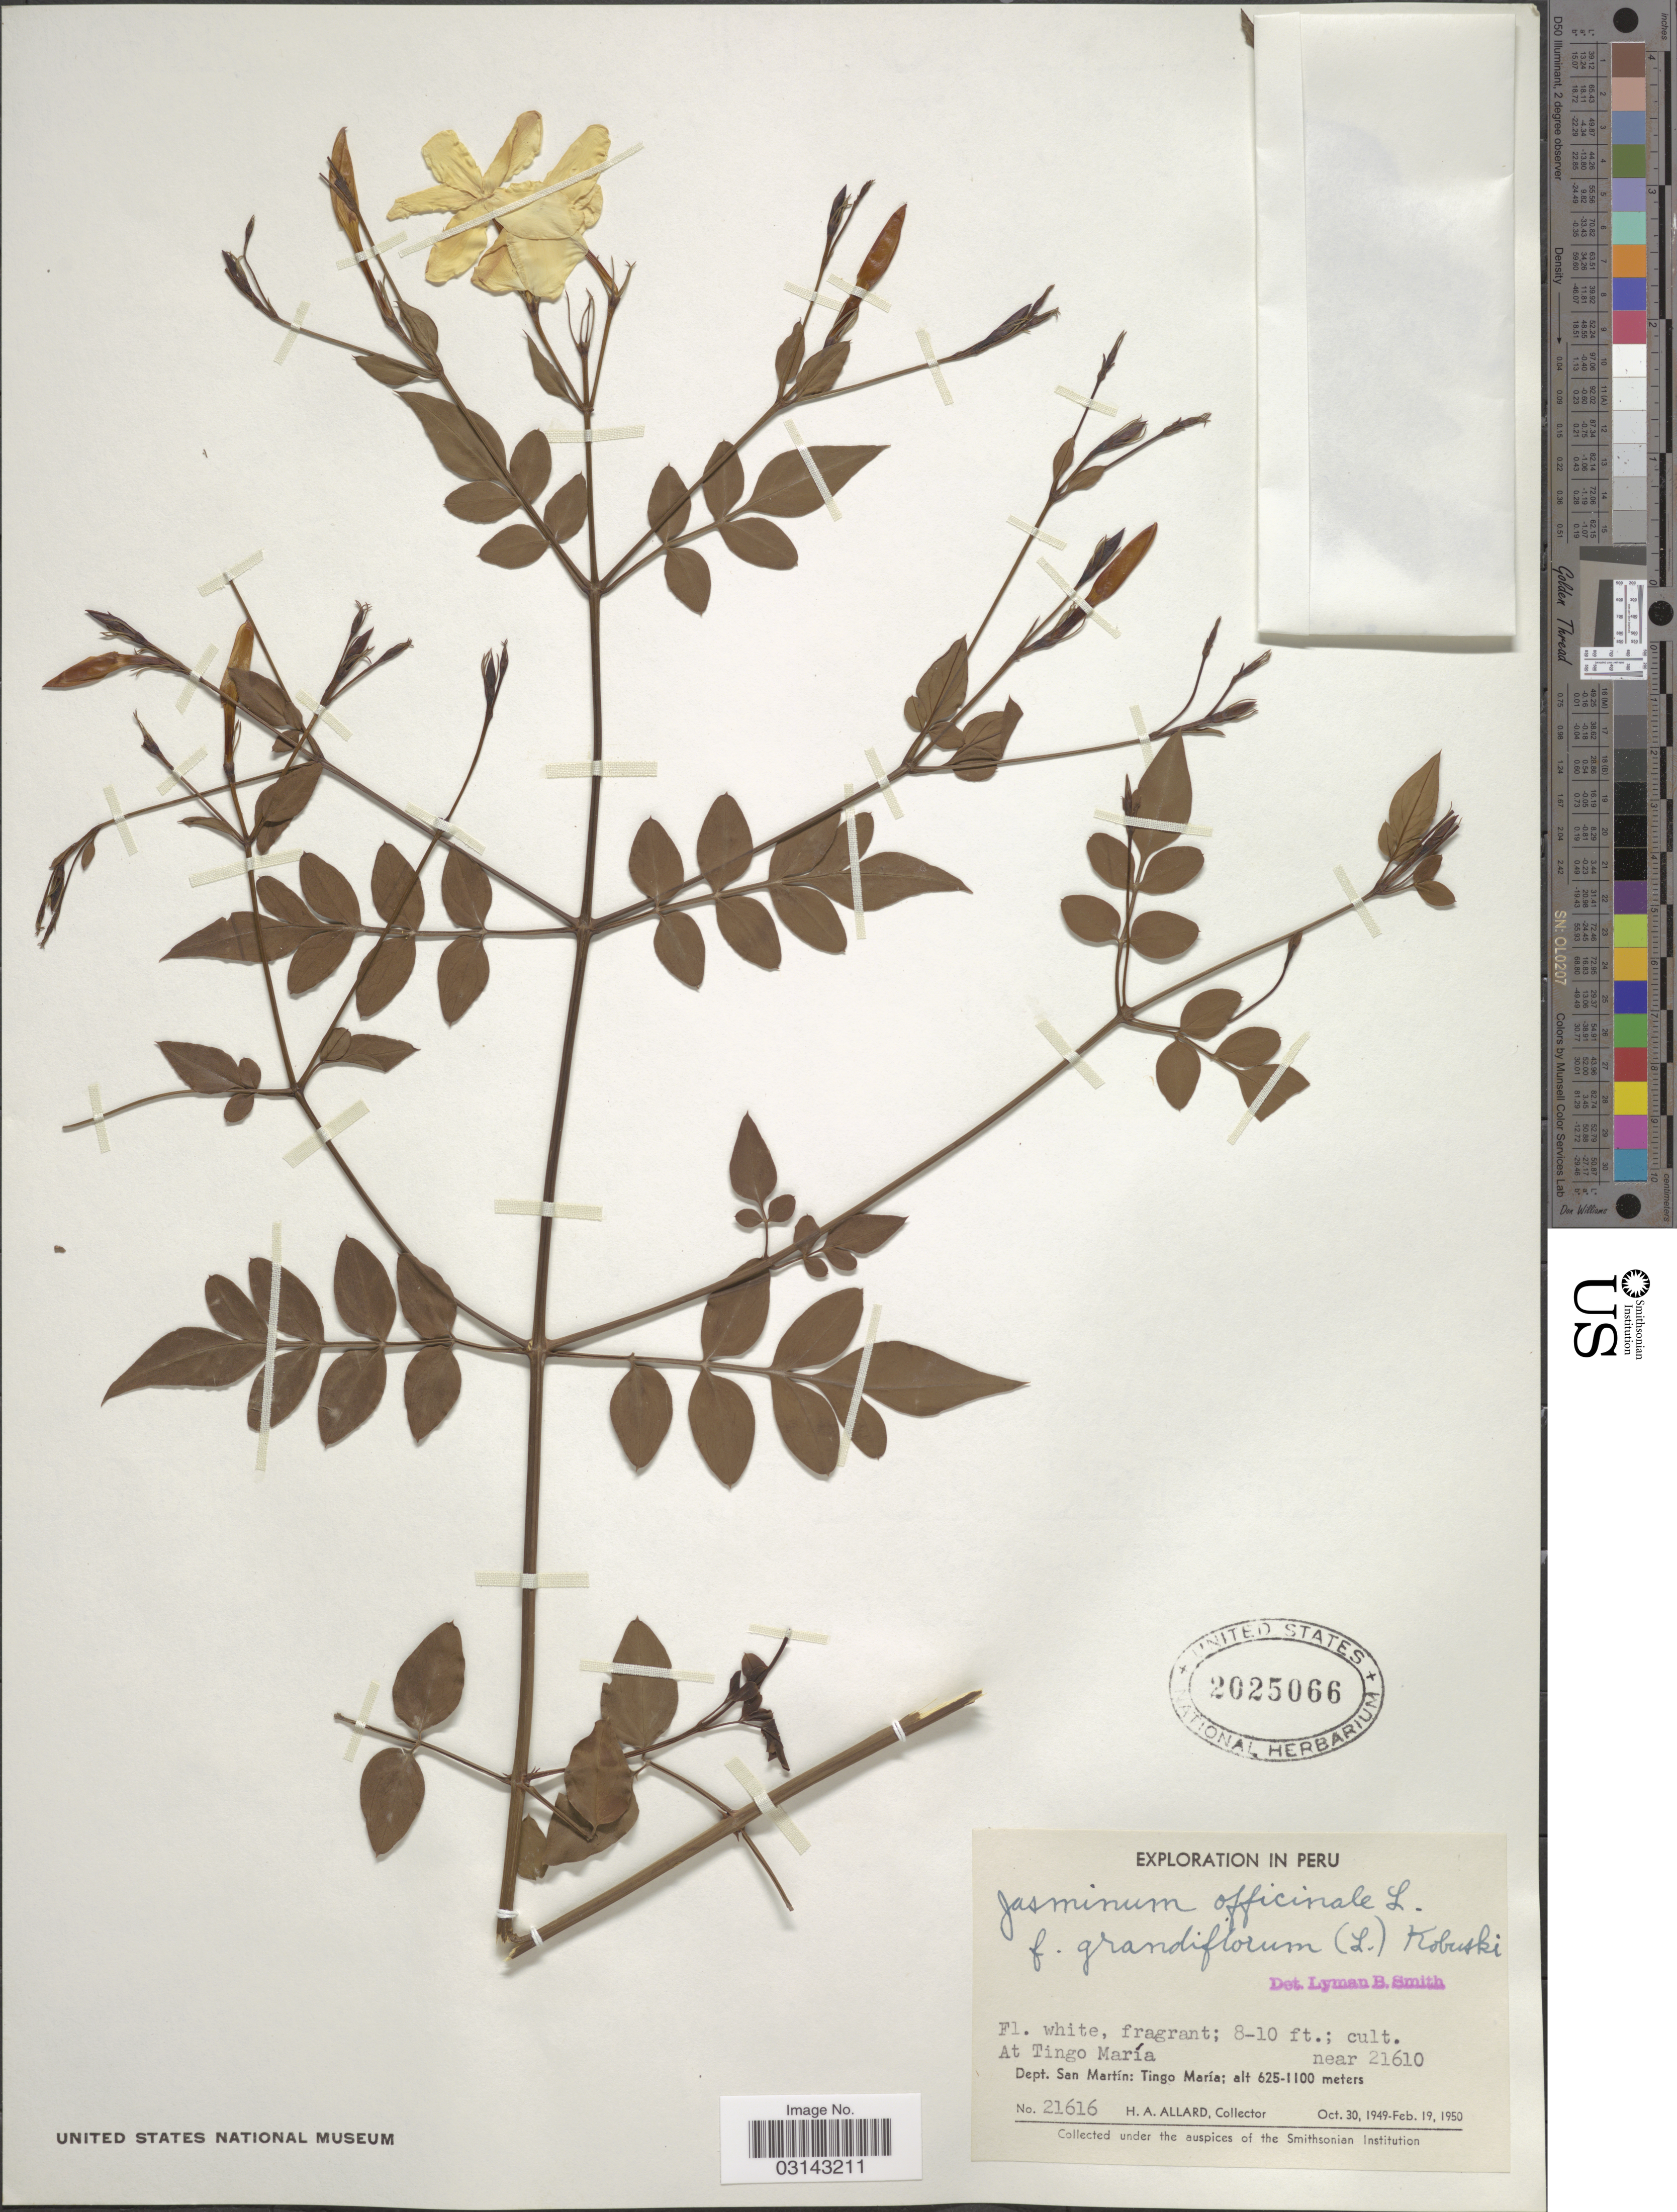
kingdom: Plantae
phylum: Tracheophyta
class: Magnoliopsida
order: Lamiales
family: Oleaceae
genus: Jasminum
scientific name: Jasminum grandiflorum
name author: L.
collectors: H. A. Allard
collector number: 21616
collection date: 1949-10-30/1950-02-19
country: Peru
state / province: San Martín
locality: At Tingo María, Dept. San Martín: Tingo María. Near 21610.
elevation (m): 625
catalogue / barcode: US 2025066